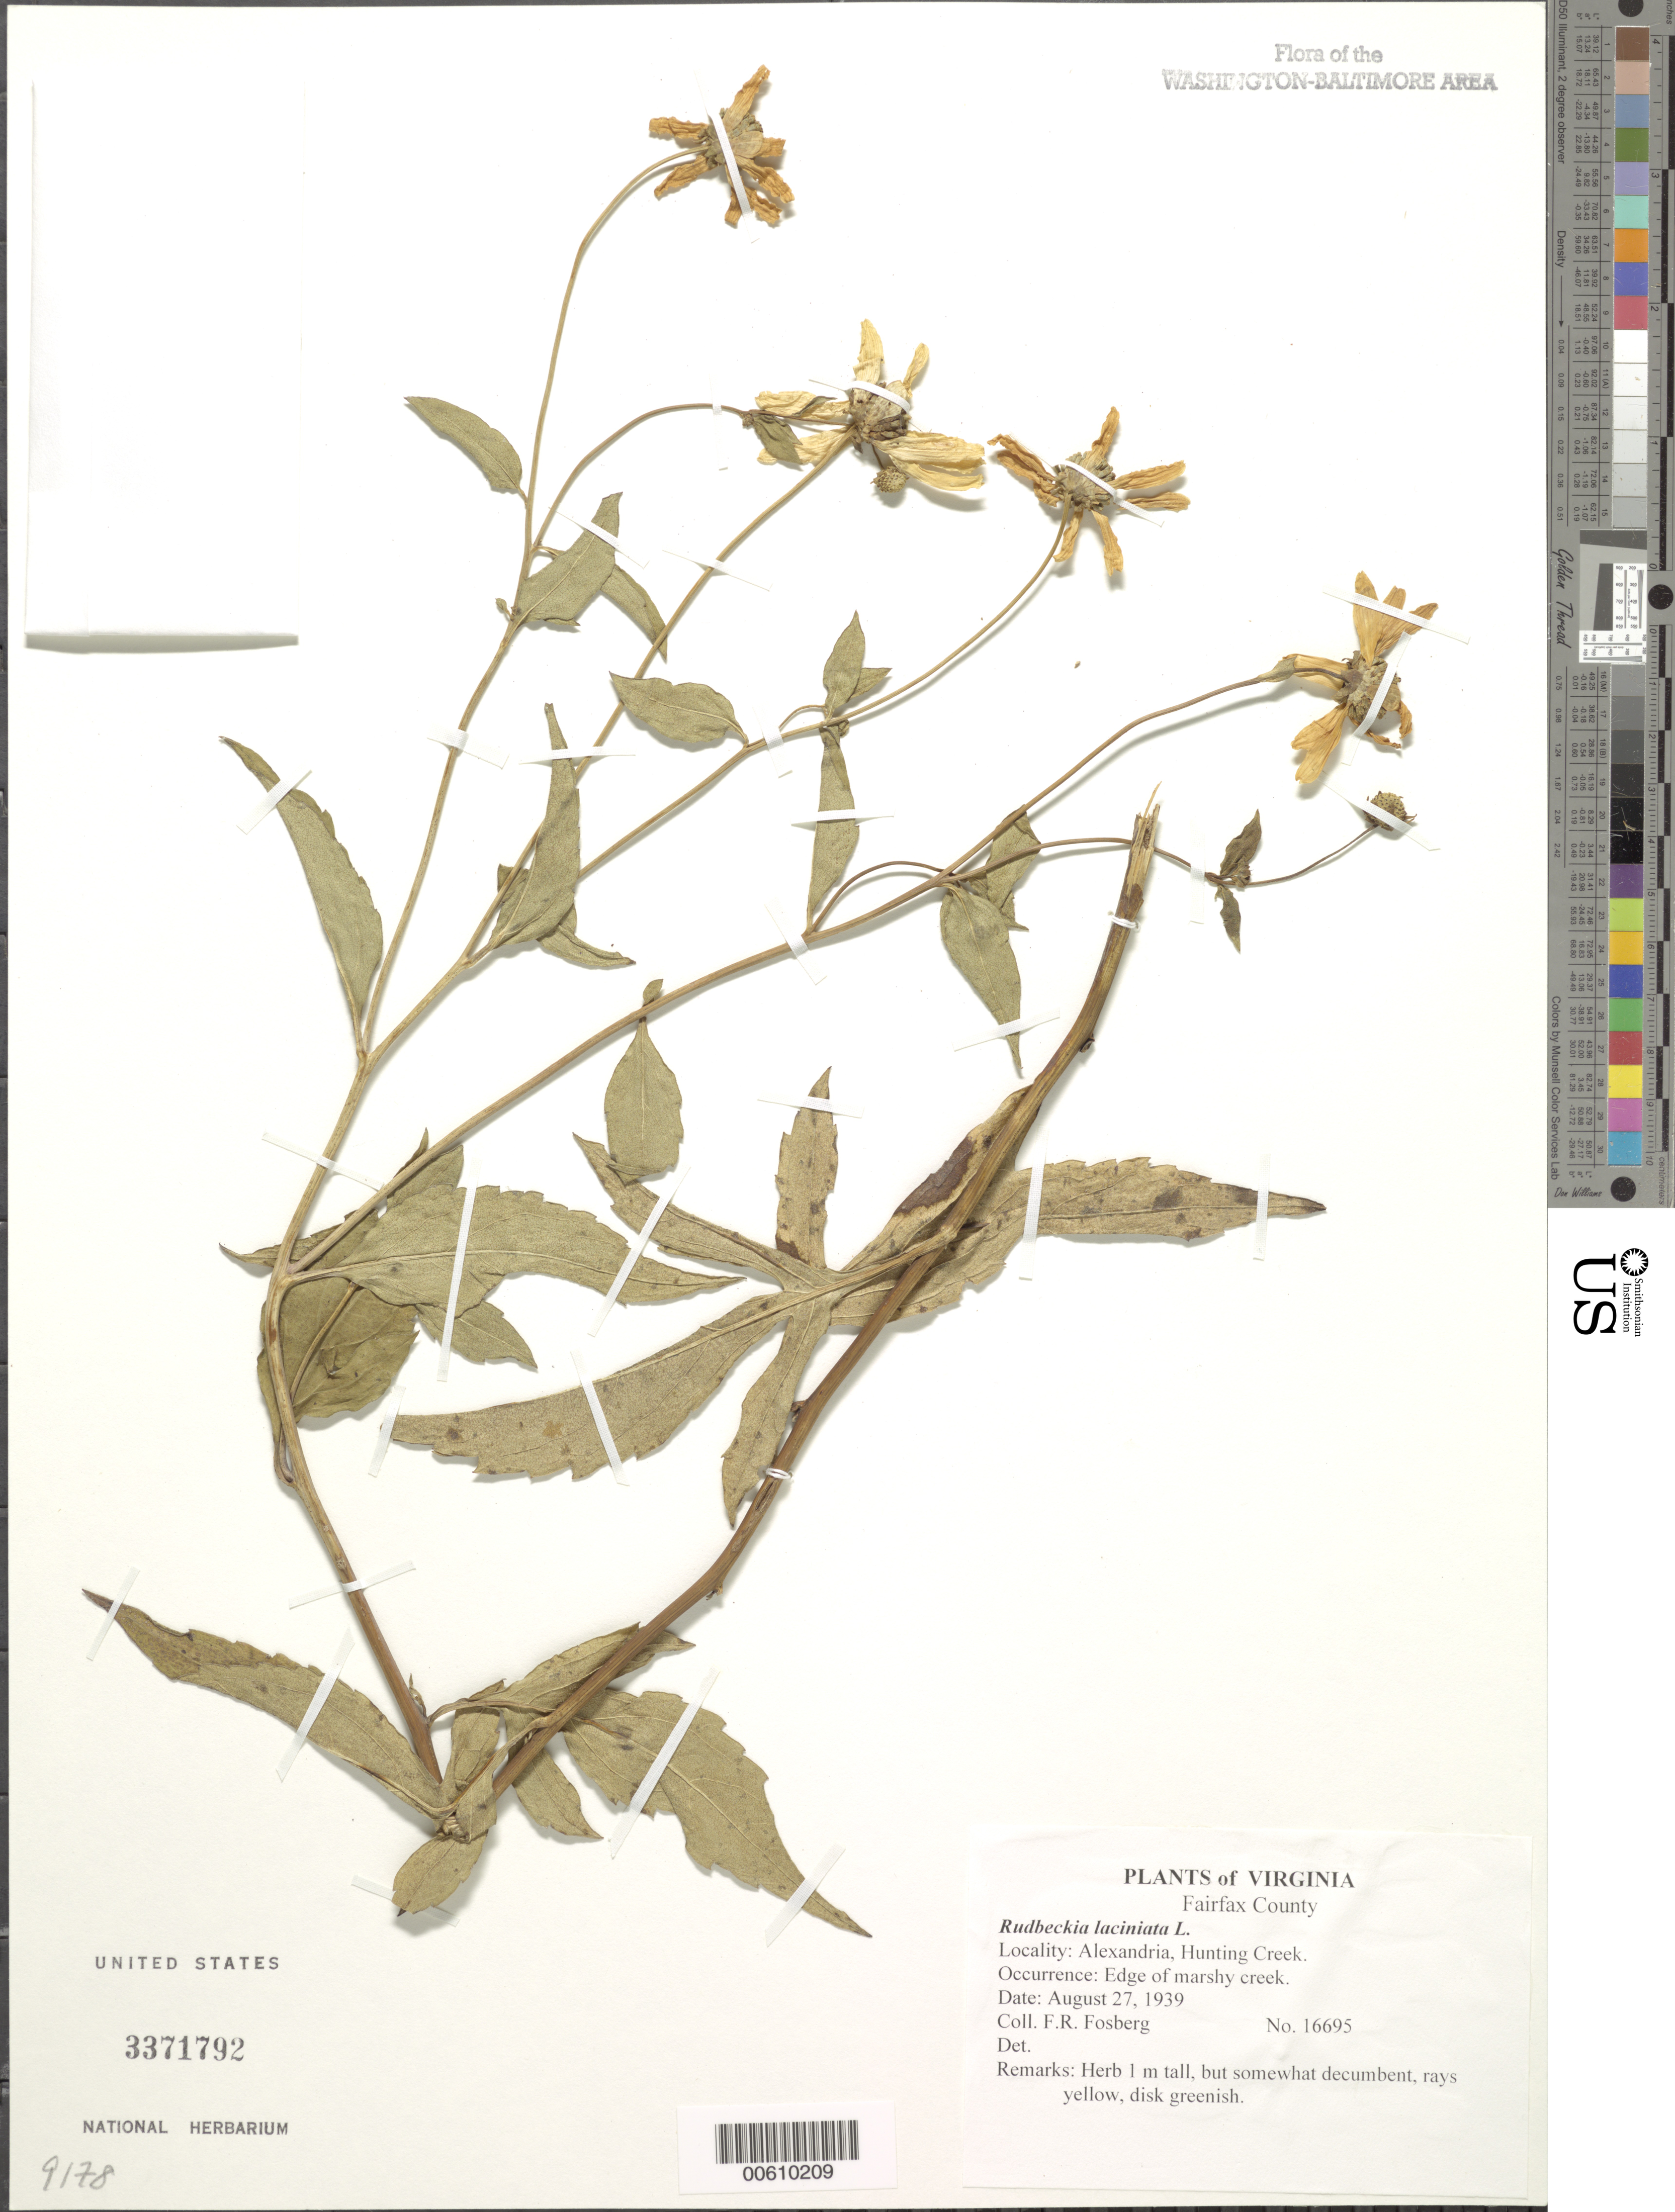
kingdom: Plantae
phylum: Tracheophyta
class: Magnoliopsida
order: Asterales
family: Asteraceae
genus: Rudbeckia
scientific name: Rudbeckia laciniata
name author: L.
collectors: F. R. Fosberg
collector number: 16695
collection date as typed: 27 Aug 1939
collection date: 1939-08-27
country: United States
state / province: Virginia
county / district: City of Alexandria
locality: Alexandria, Hunting Creek.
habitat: Edge of marshy creek.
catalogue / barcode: US 3371792